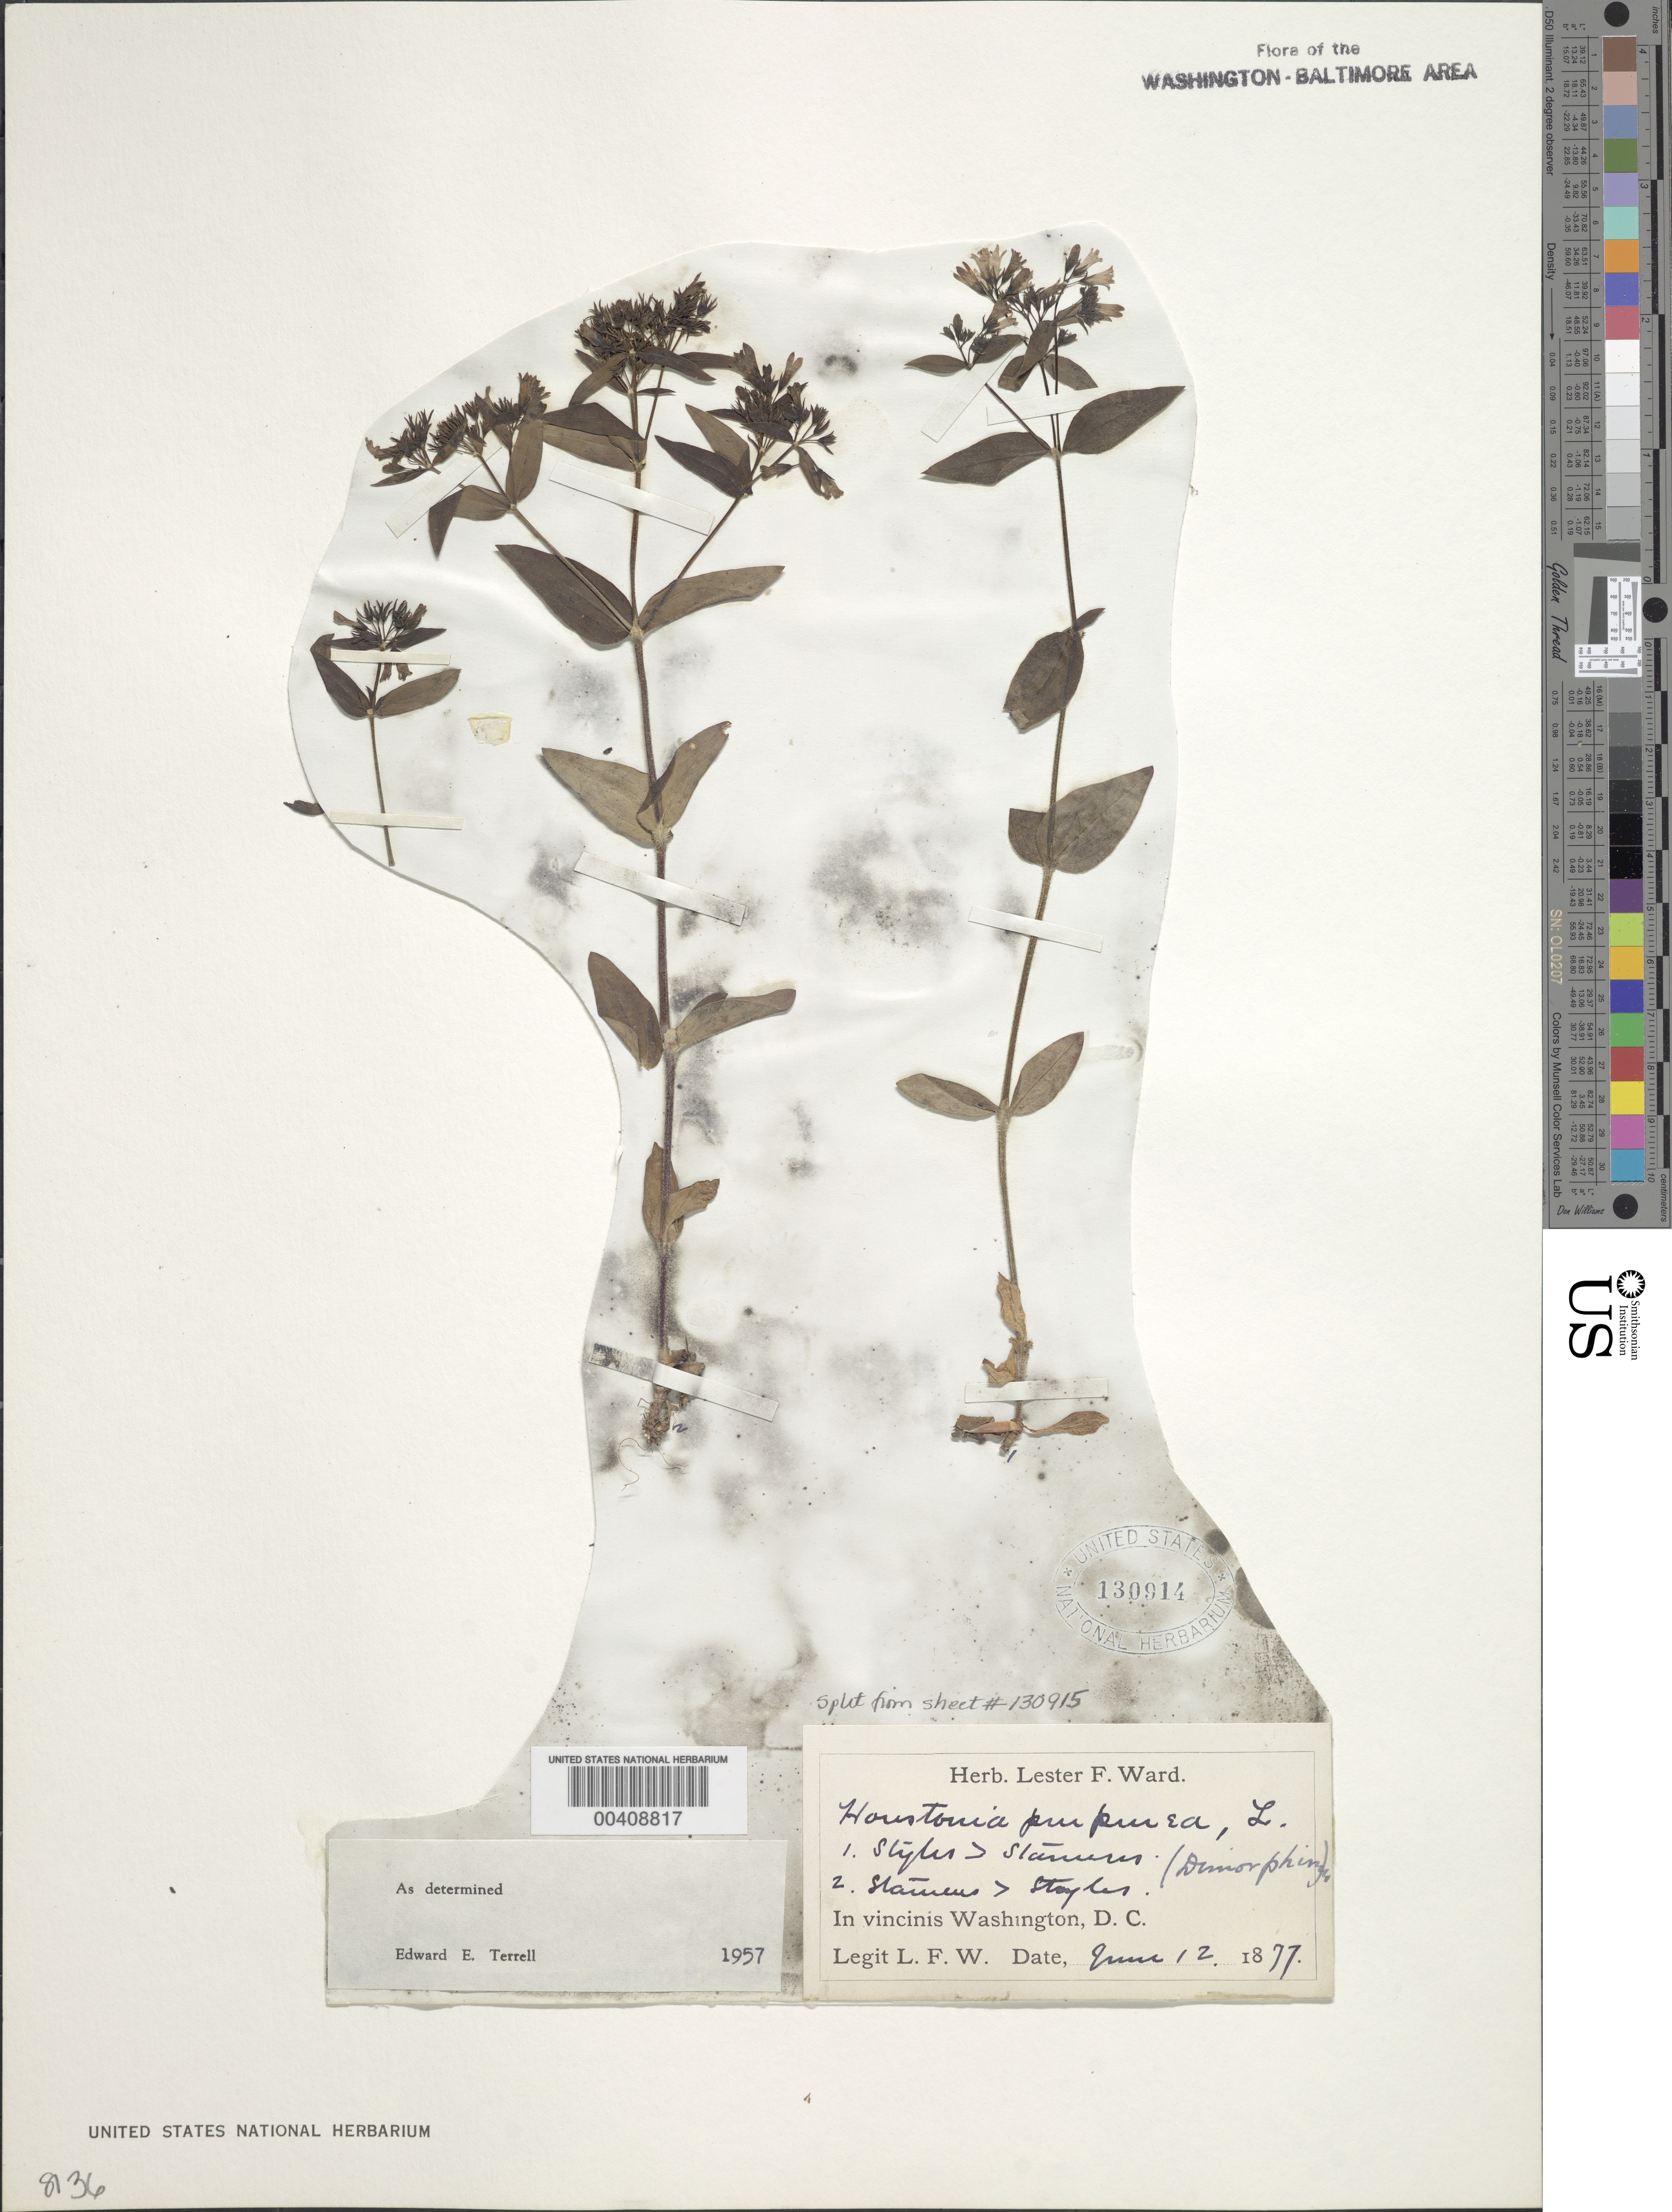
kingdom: Plantae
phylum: Tracheophyta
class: Magnoliopsida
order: Gentianales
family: Rubiaceae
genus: Houstonia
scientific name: Houstonia purpurea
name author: L.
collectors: L. F. Ward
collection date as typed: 12 Jun 1877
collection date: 1877-06-12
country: United States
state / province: District of Columbia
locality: Washington DC area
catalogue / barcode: US 130914